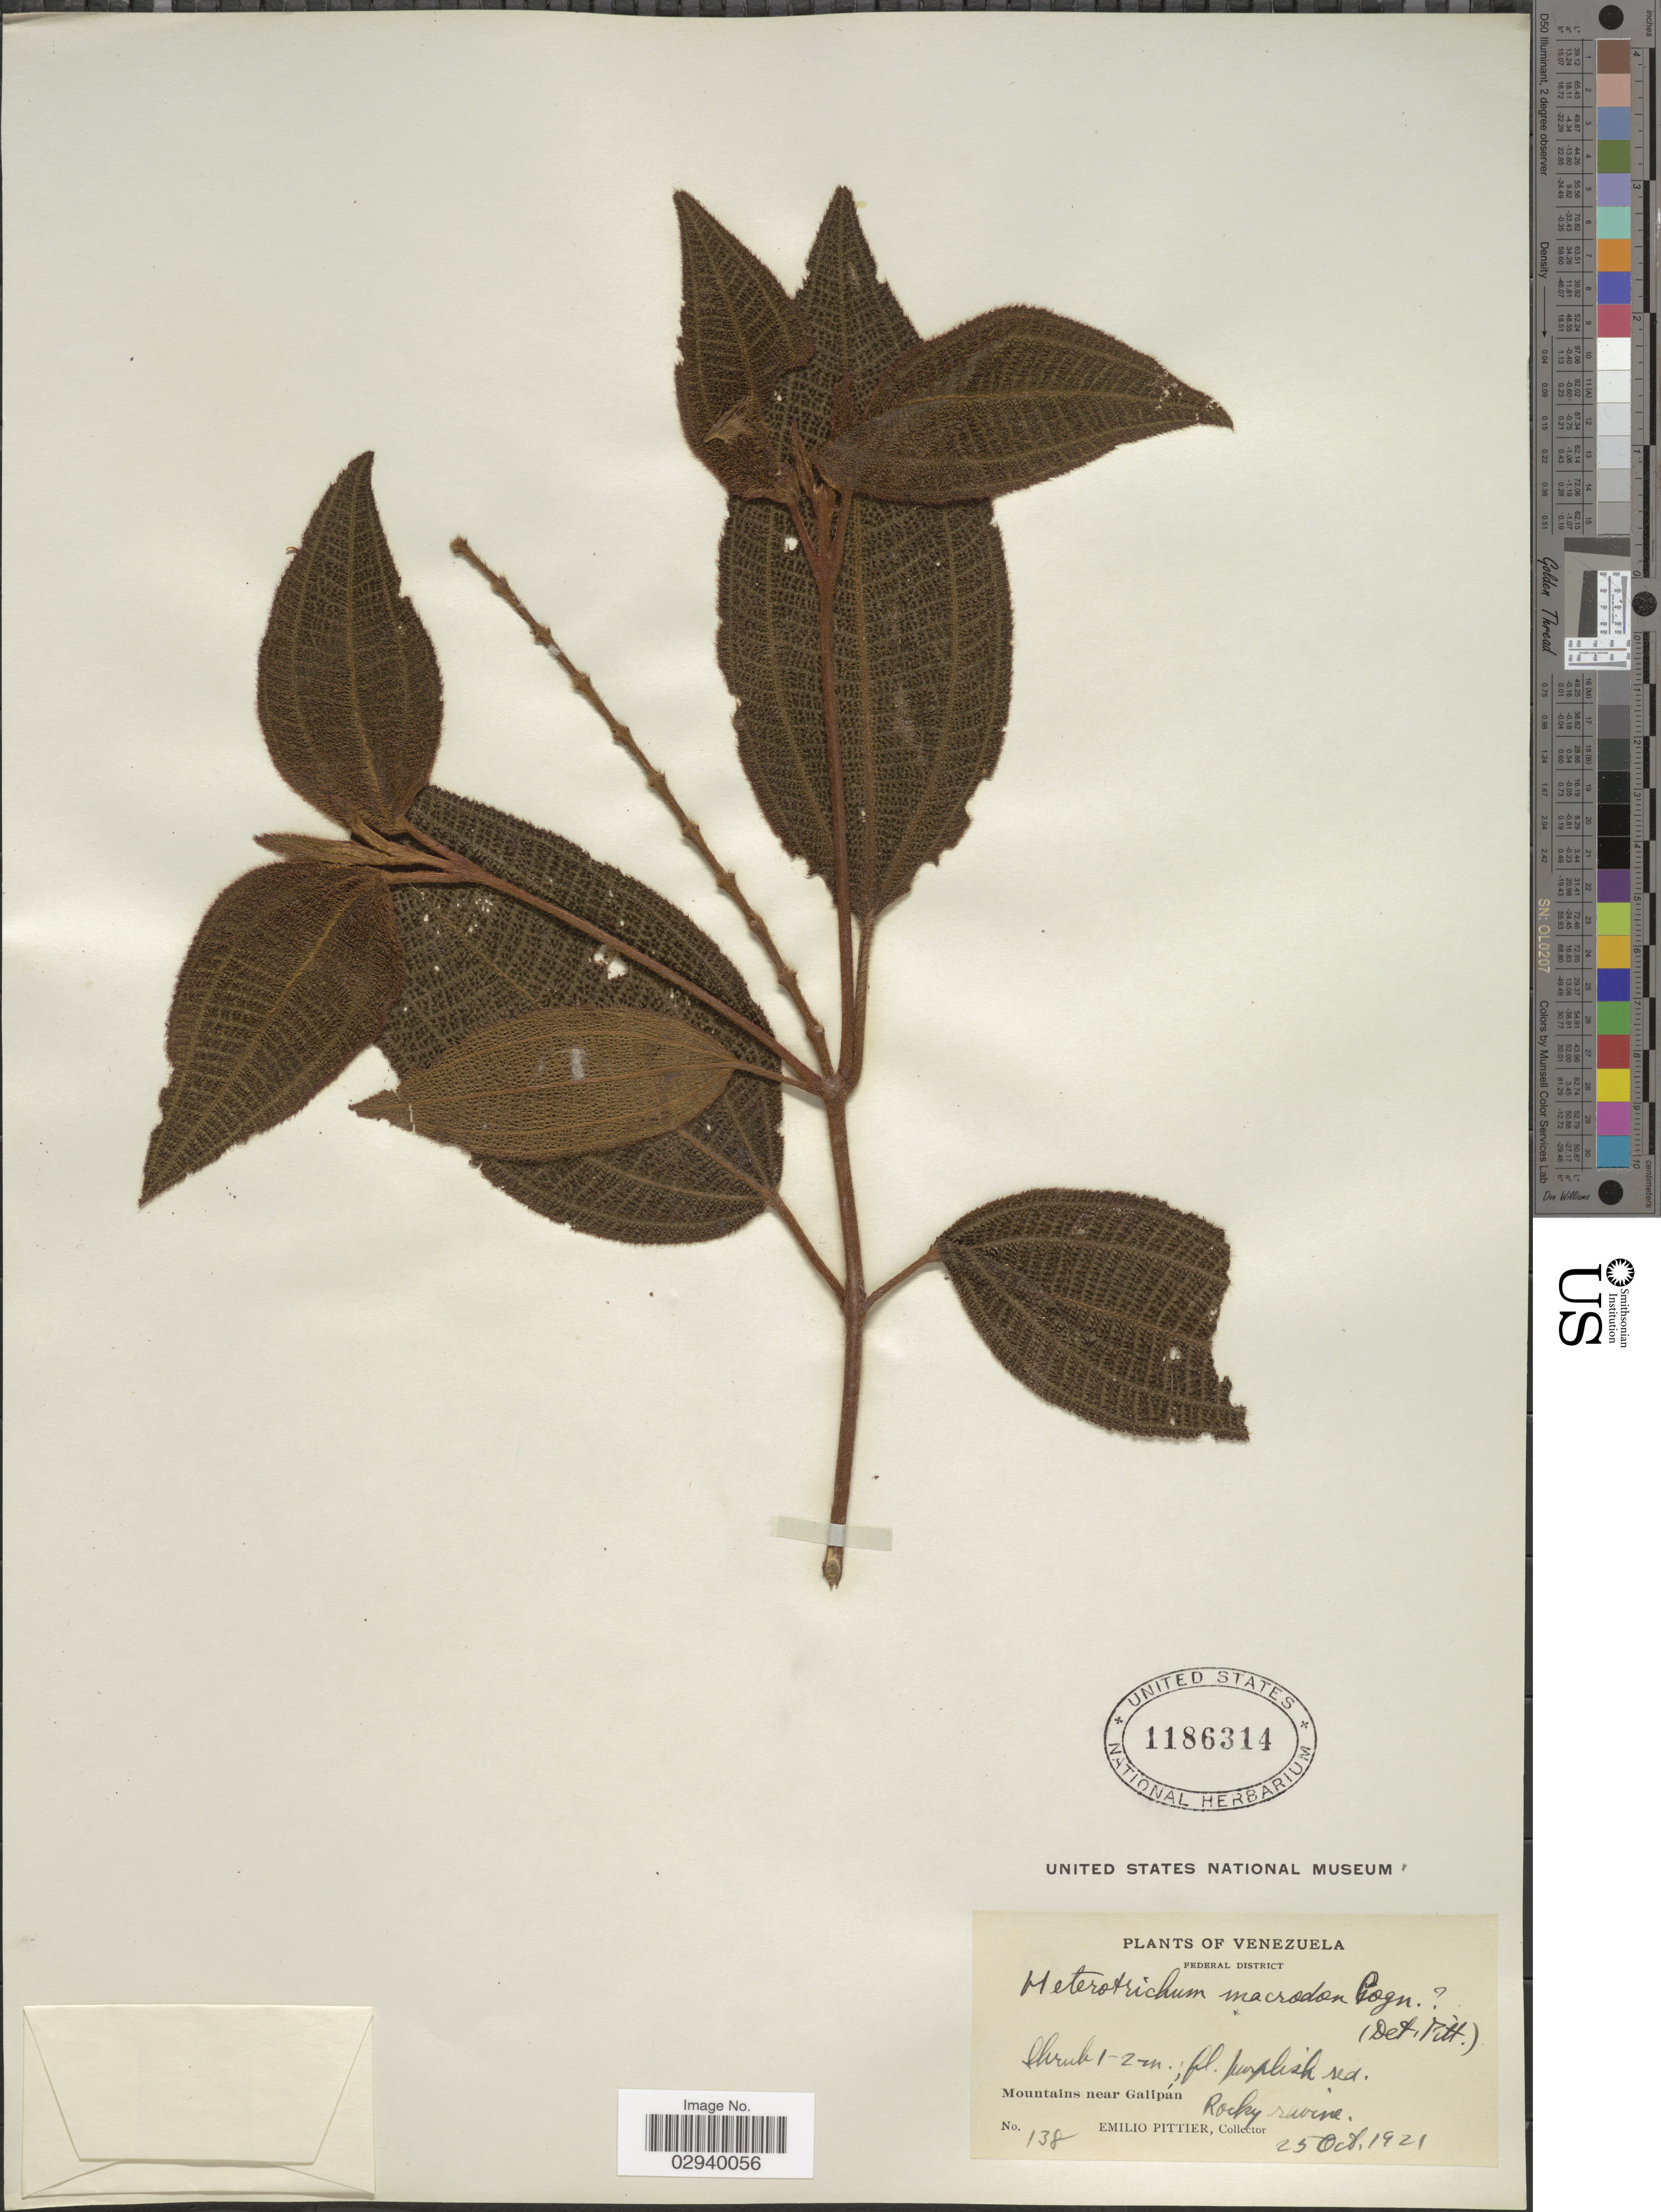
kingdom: Plantae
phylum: Tracheophyta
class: Magnoliopsida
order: Myrtales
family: Melastomataceae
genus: Miconia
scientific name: Miconia laevipilis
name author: Wurdack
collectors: E. Pittier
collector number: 138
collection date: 1921-10-25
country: Venezuela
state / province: Distrito Federal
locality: Federal District. Mountains near Galipán.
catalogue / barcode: US 1186314